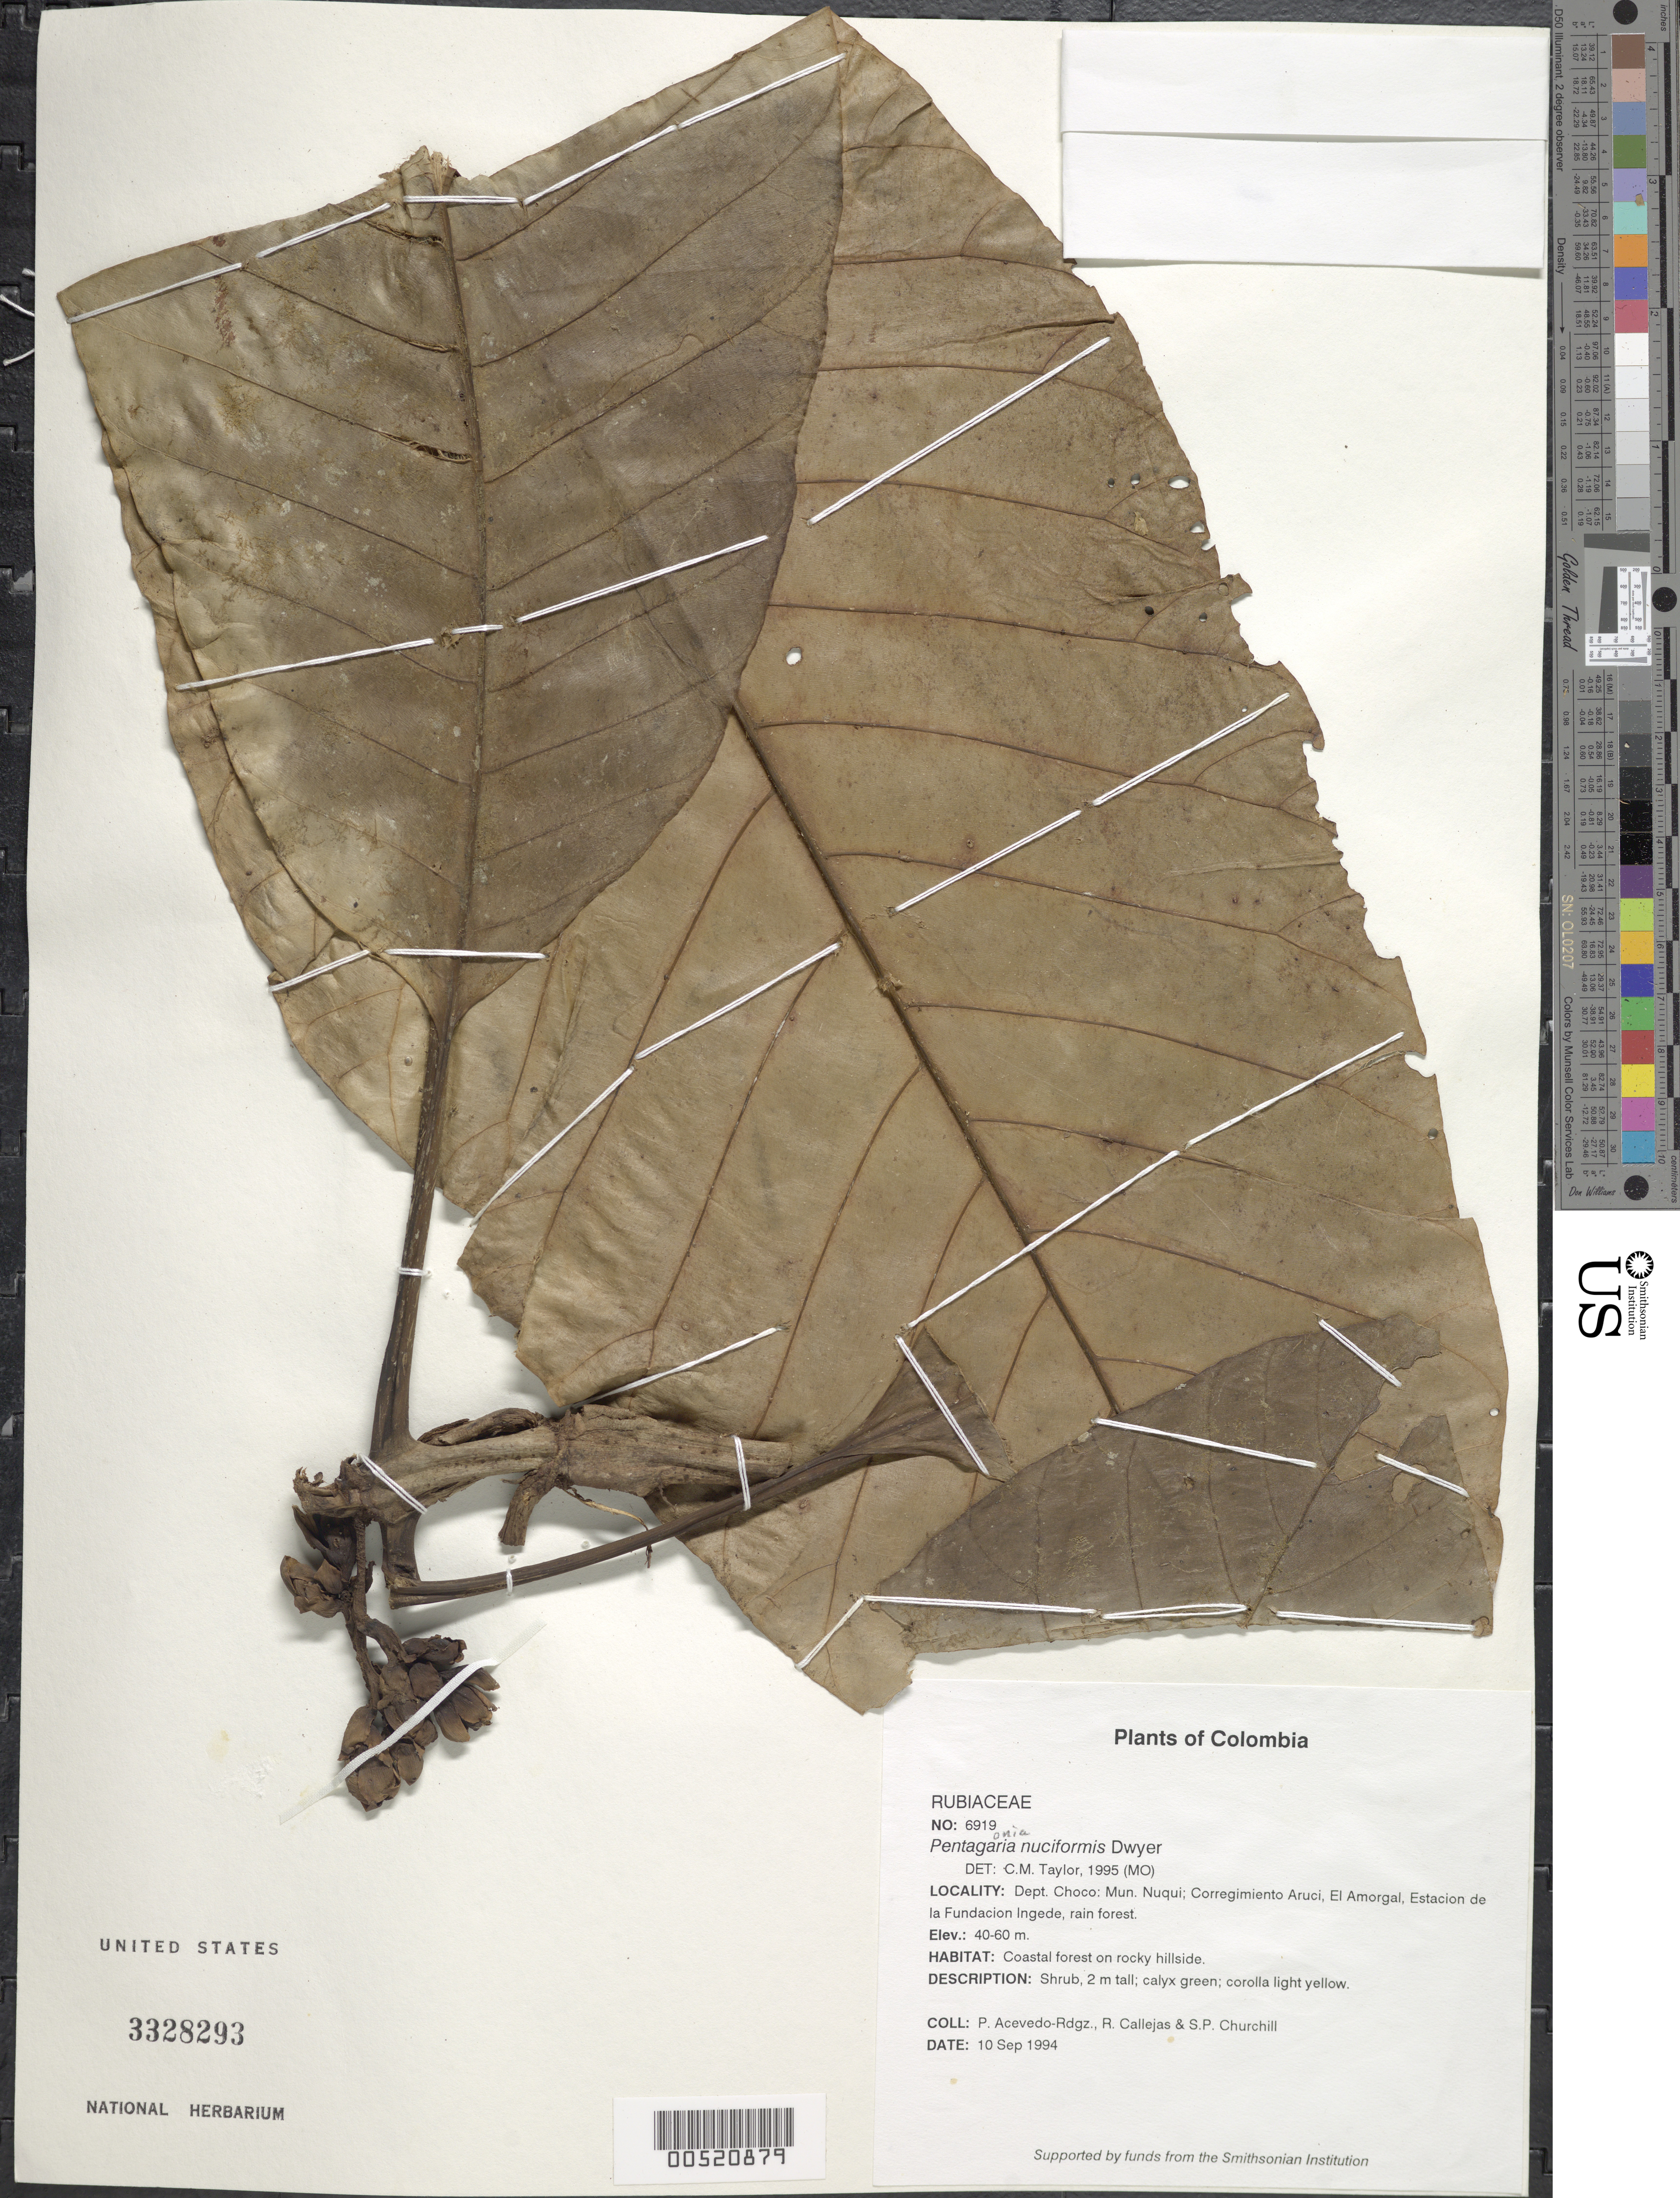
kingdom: Plantae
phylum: Tracheophyta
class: Magnoliopsida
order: Gentianales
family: Rubiaceae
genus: Pentagonia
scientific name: Pentagonia nuciformis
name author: Dwyer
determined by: Taylor, Charlotte M.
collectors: P. Acevedo-Rodr., R. Callejas & S. Churchill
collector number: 6919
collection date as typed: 10 Sep 1994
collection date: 1994-09-10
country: Colombia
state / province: Chocó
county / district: Nuqui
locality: Depart. Choco; Mun. Nuqui; Corregimiento Aruci, El Amorgal; Estacion de la Fundacion Ingede, rain forest.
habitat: Coastal forest on rocky hillside.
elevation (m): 40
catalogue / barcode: US 3328293